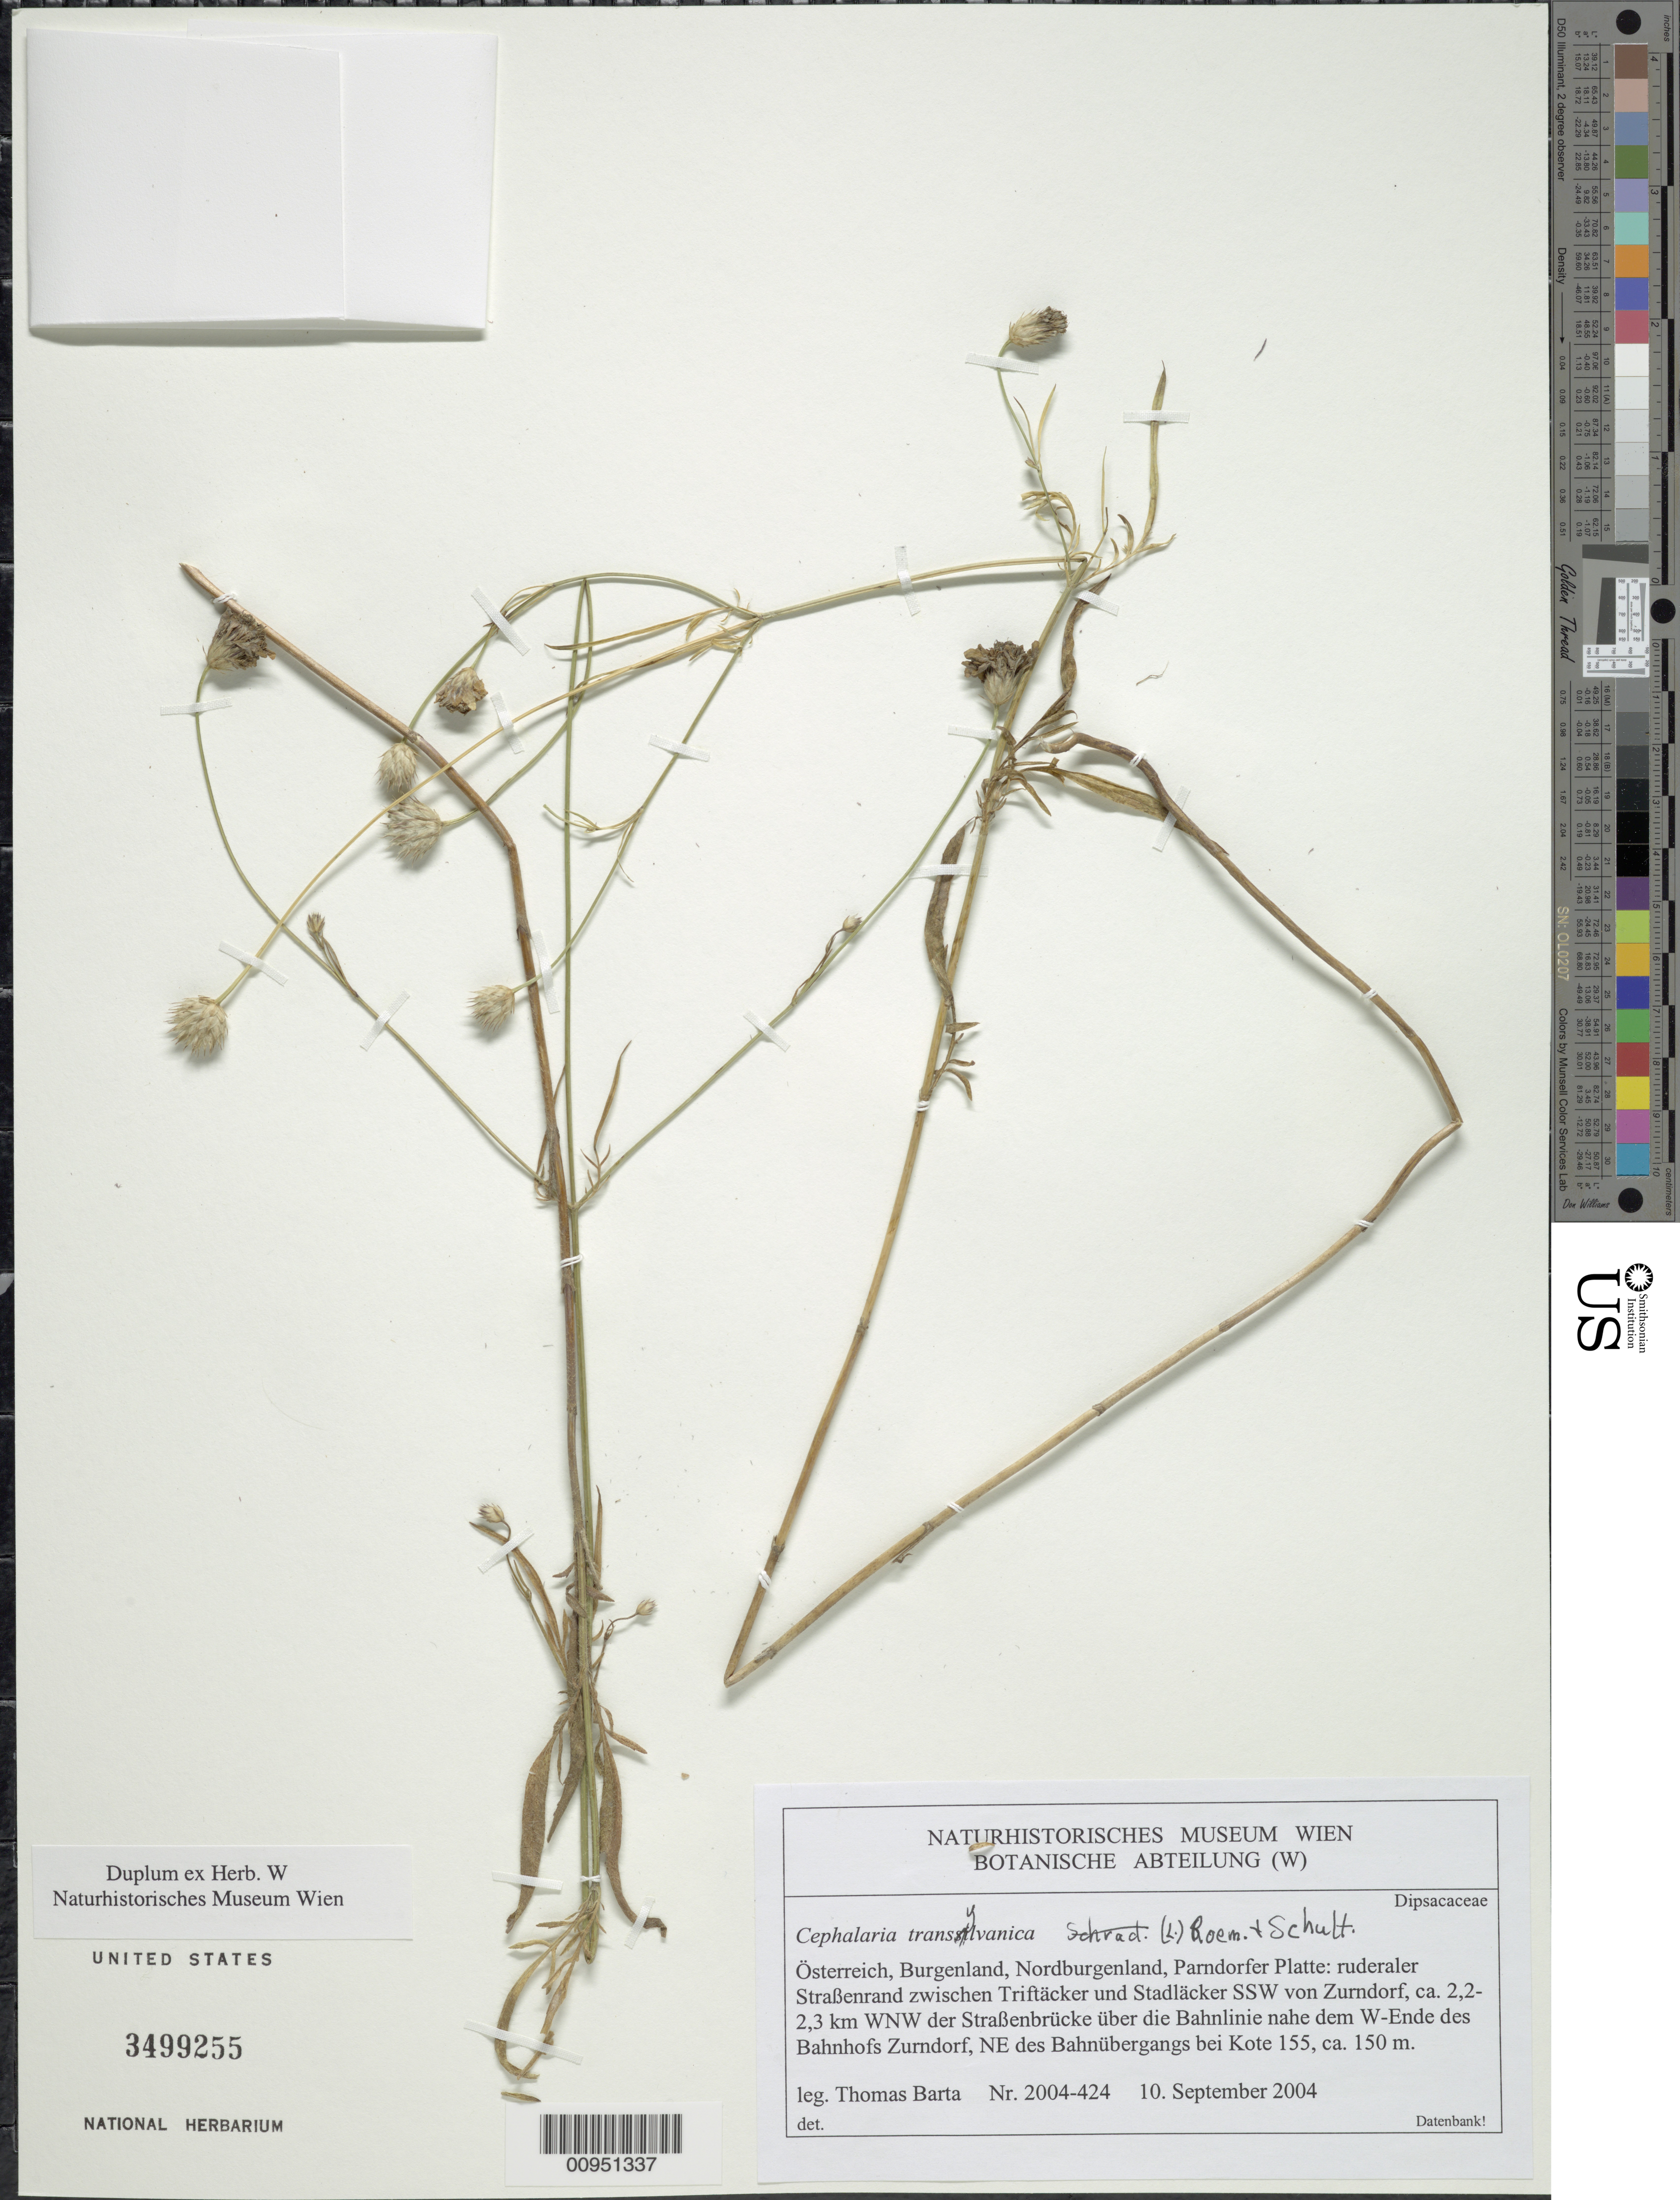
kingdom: Plantae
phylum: Tracheophyta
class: Magnoliopsida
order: Dipsacales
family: Caprifoliaceae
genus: Cephalaria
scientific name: Cephalaria transylvanica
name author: (L.) Roem. & Schult.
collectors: T. Barta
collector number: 2004-424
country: Austria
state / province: Burgenland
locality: Nordburgenland, Parndorfer Platte, between Triftacker and Stadlacker, SSW of Zurndorf.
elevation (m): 150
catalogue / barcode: US 3499255